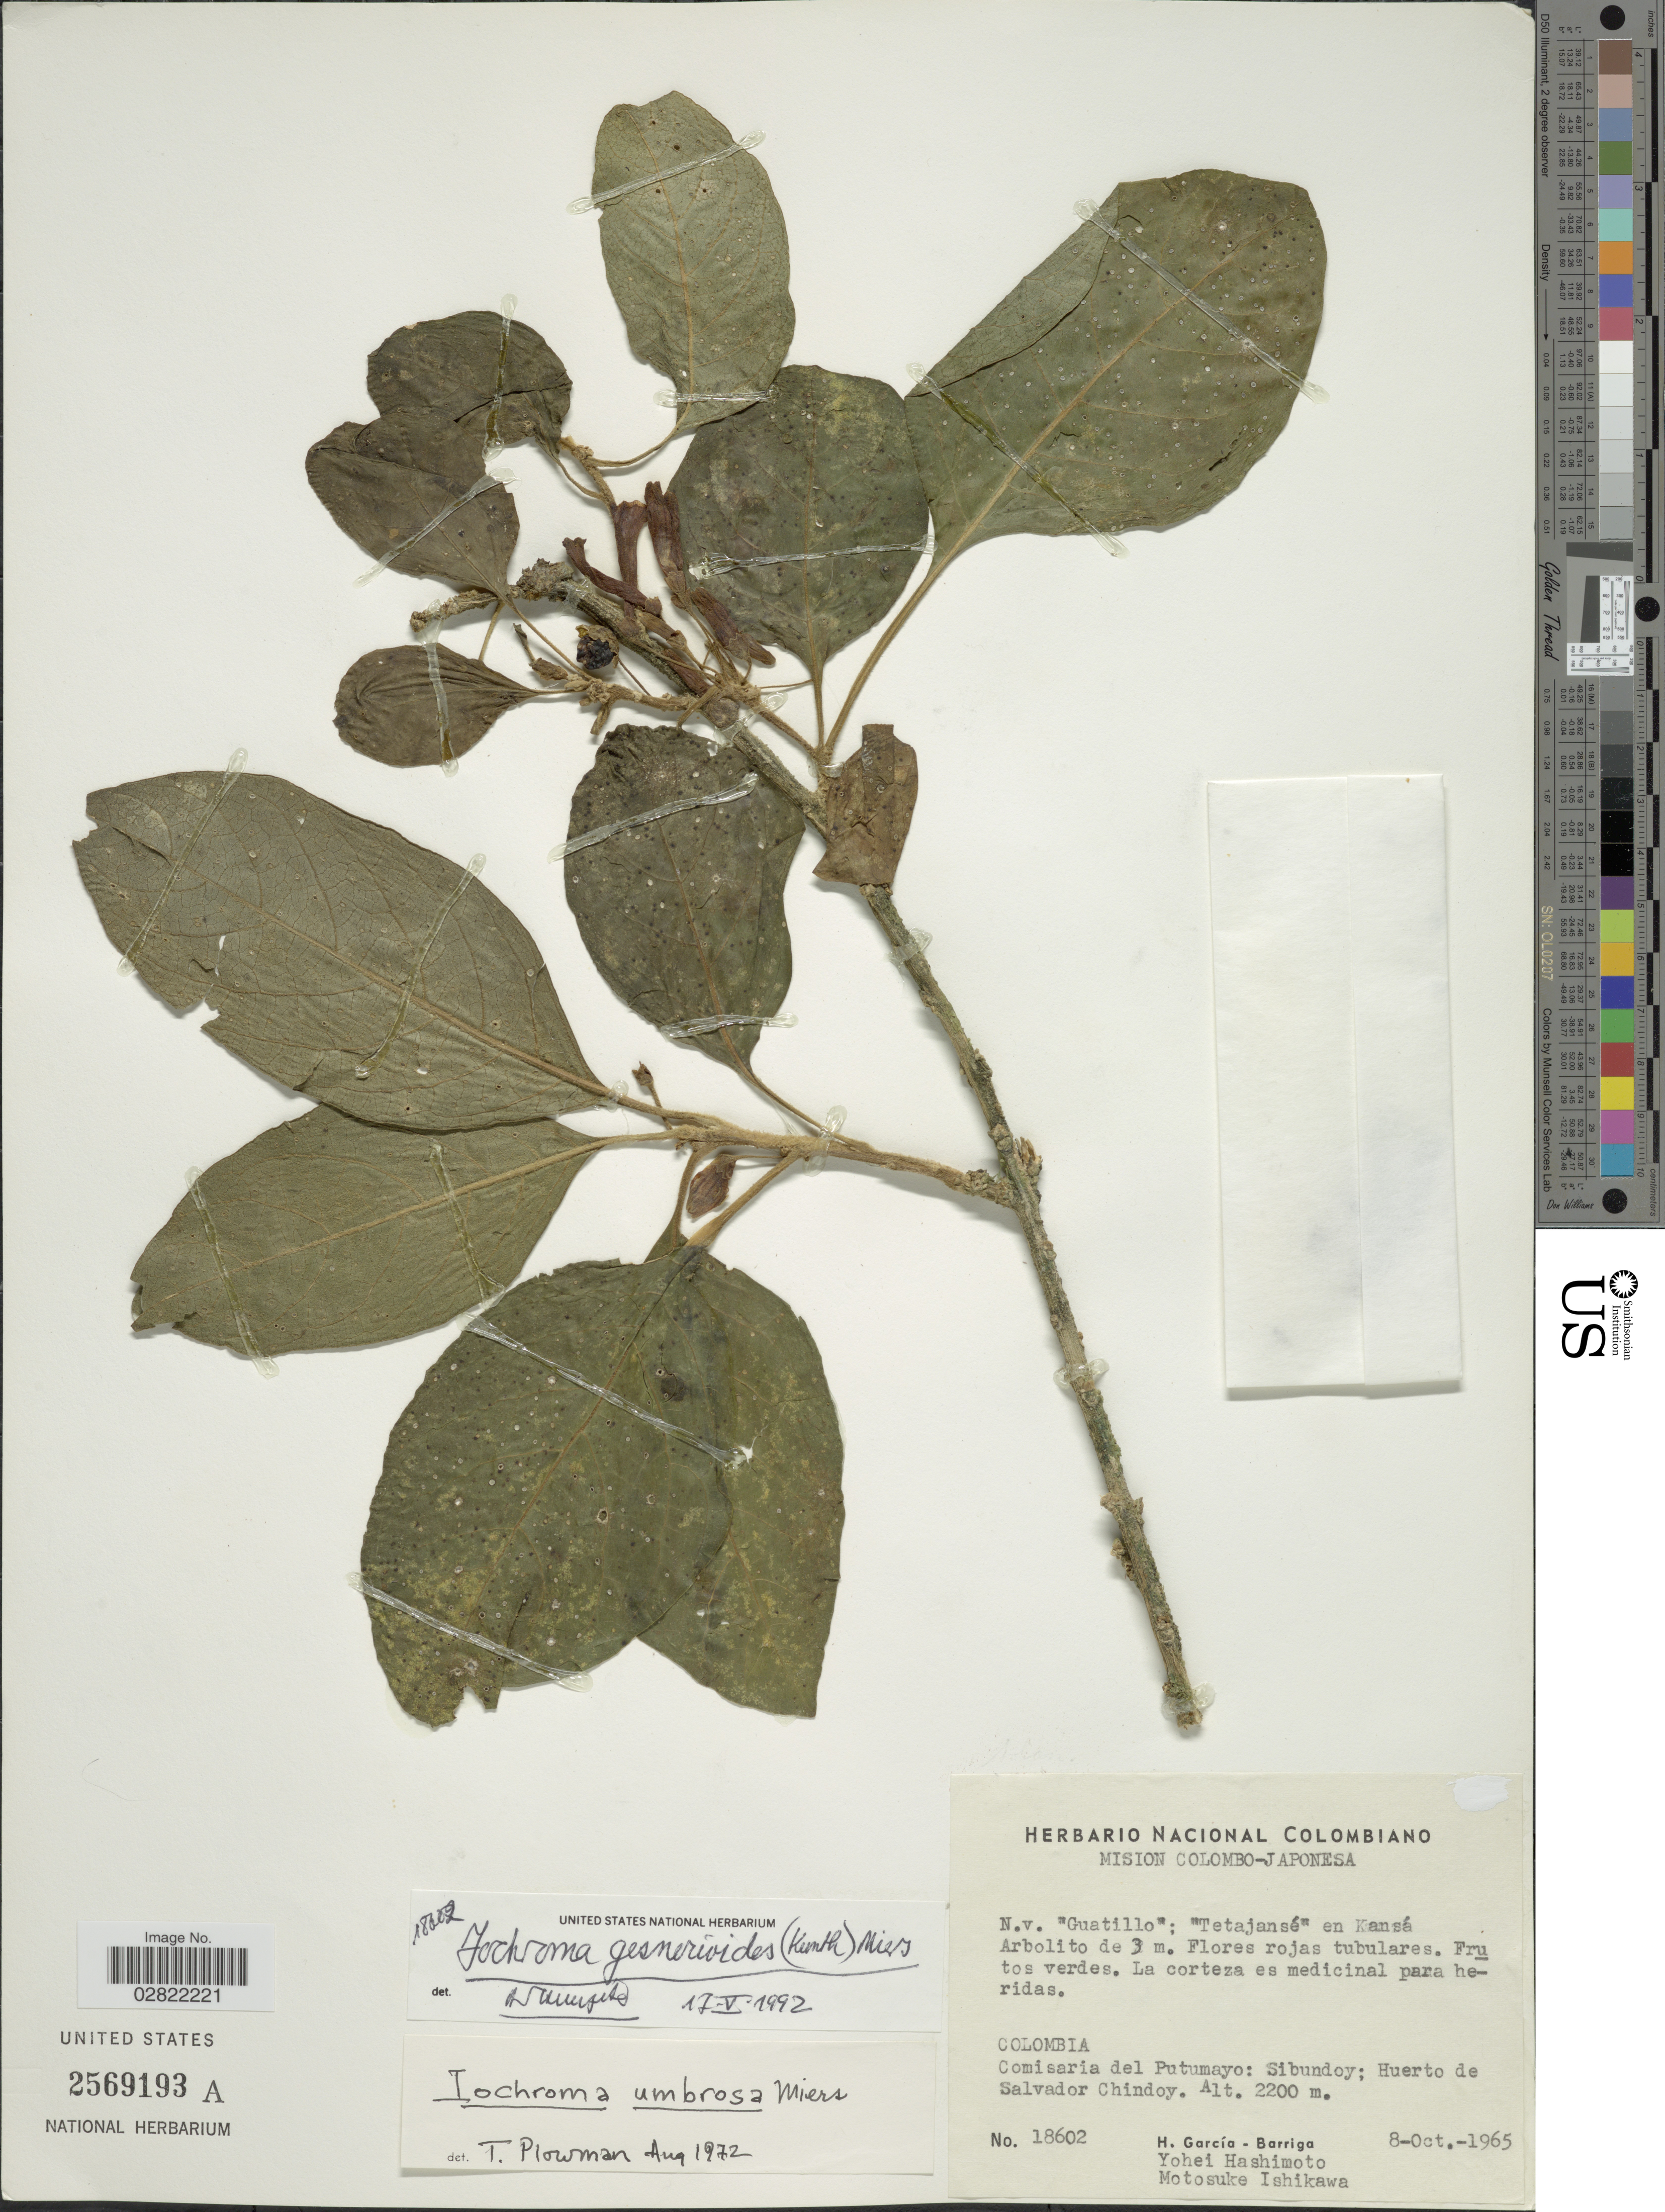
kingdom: Plantae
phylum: Tracheophyta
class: Magnoliopsida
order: Solanales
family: Solanaceae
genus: Iochroma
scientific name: Iochroma gesnerioides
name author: (Kunth) Miers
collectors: H. García Barriga, Y. Hashimoto & M. Ishikawa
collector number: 18602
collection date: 1965-10-08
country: Colombia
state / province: Putumayo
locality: Comisaria del Putumayo: Sibundoy; Huerto de Salvador Chindoy.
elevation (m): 2200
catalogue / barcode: US 2569193A